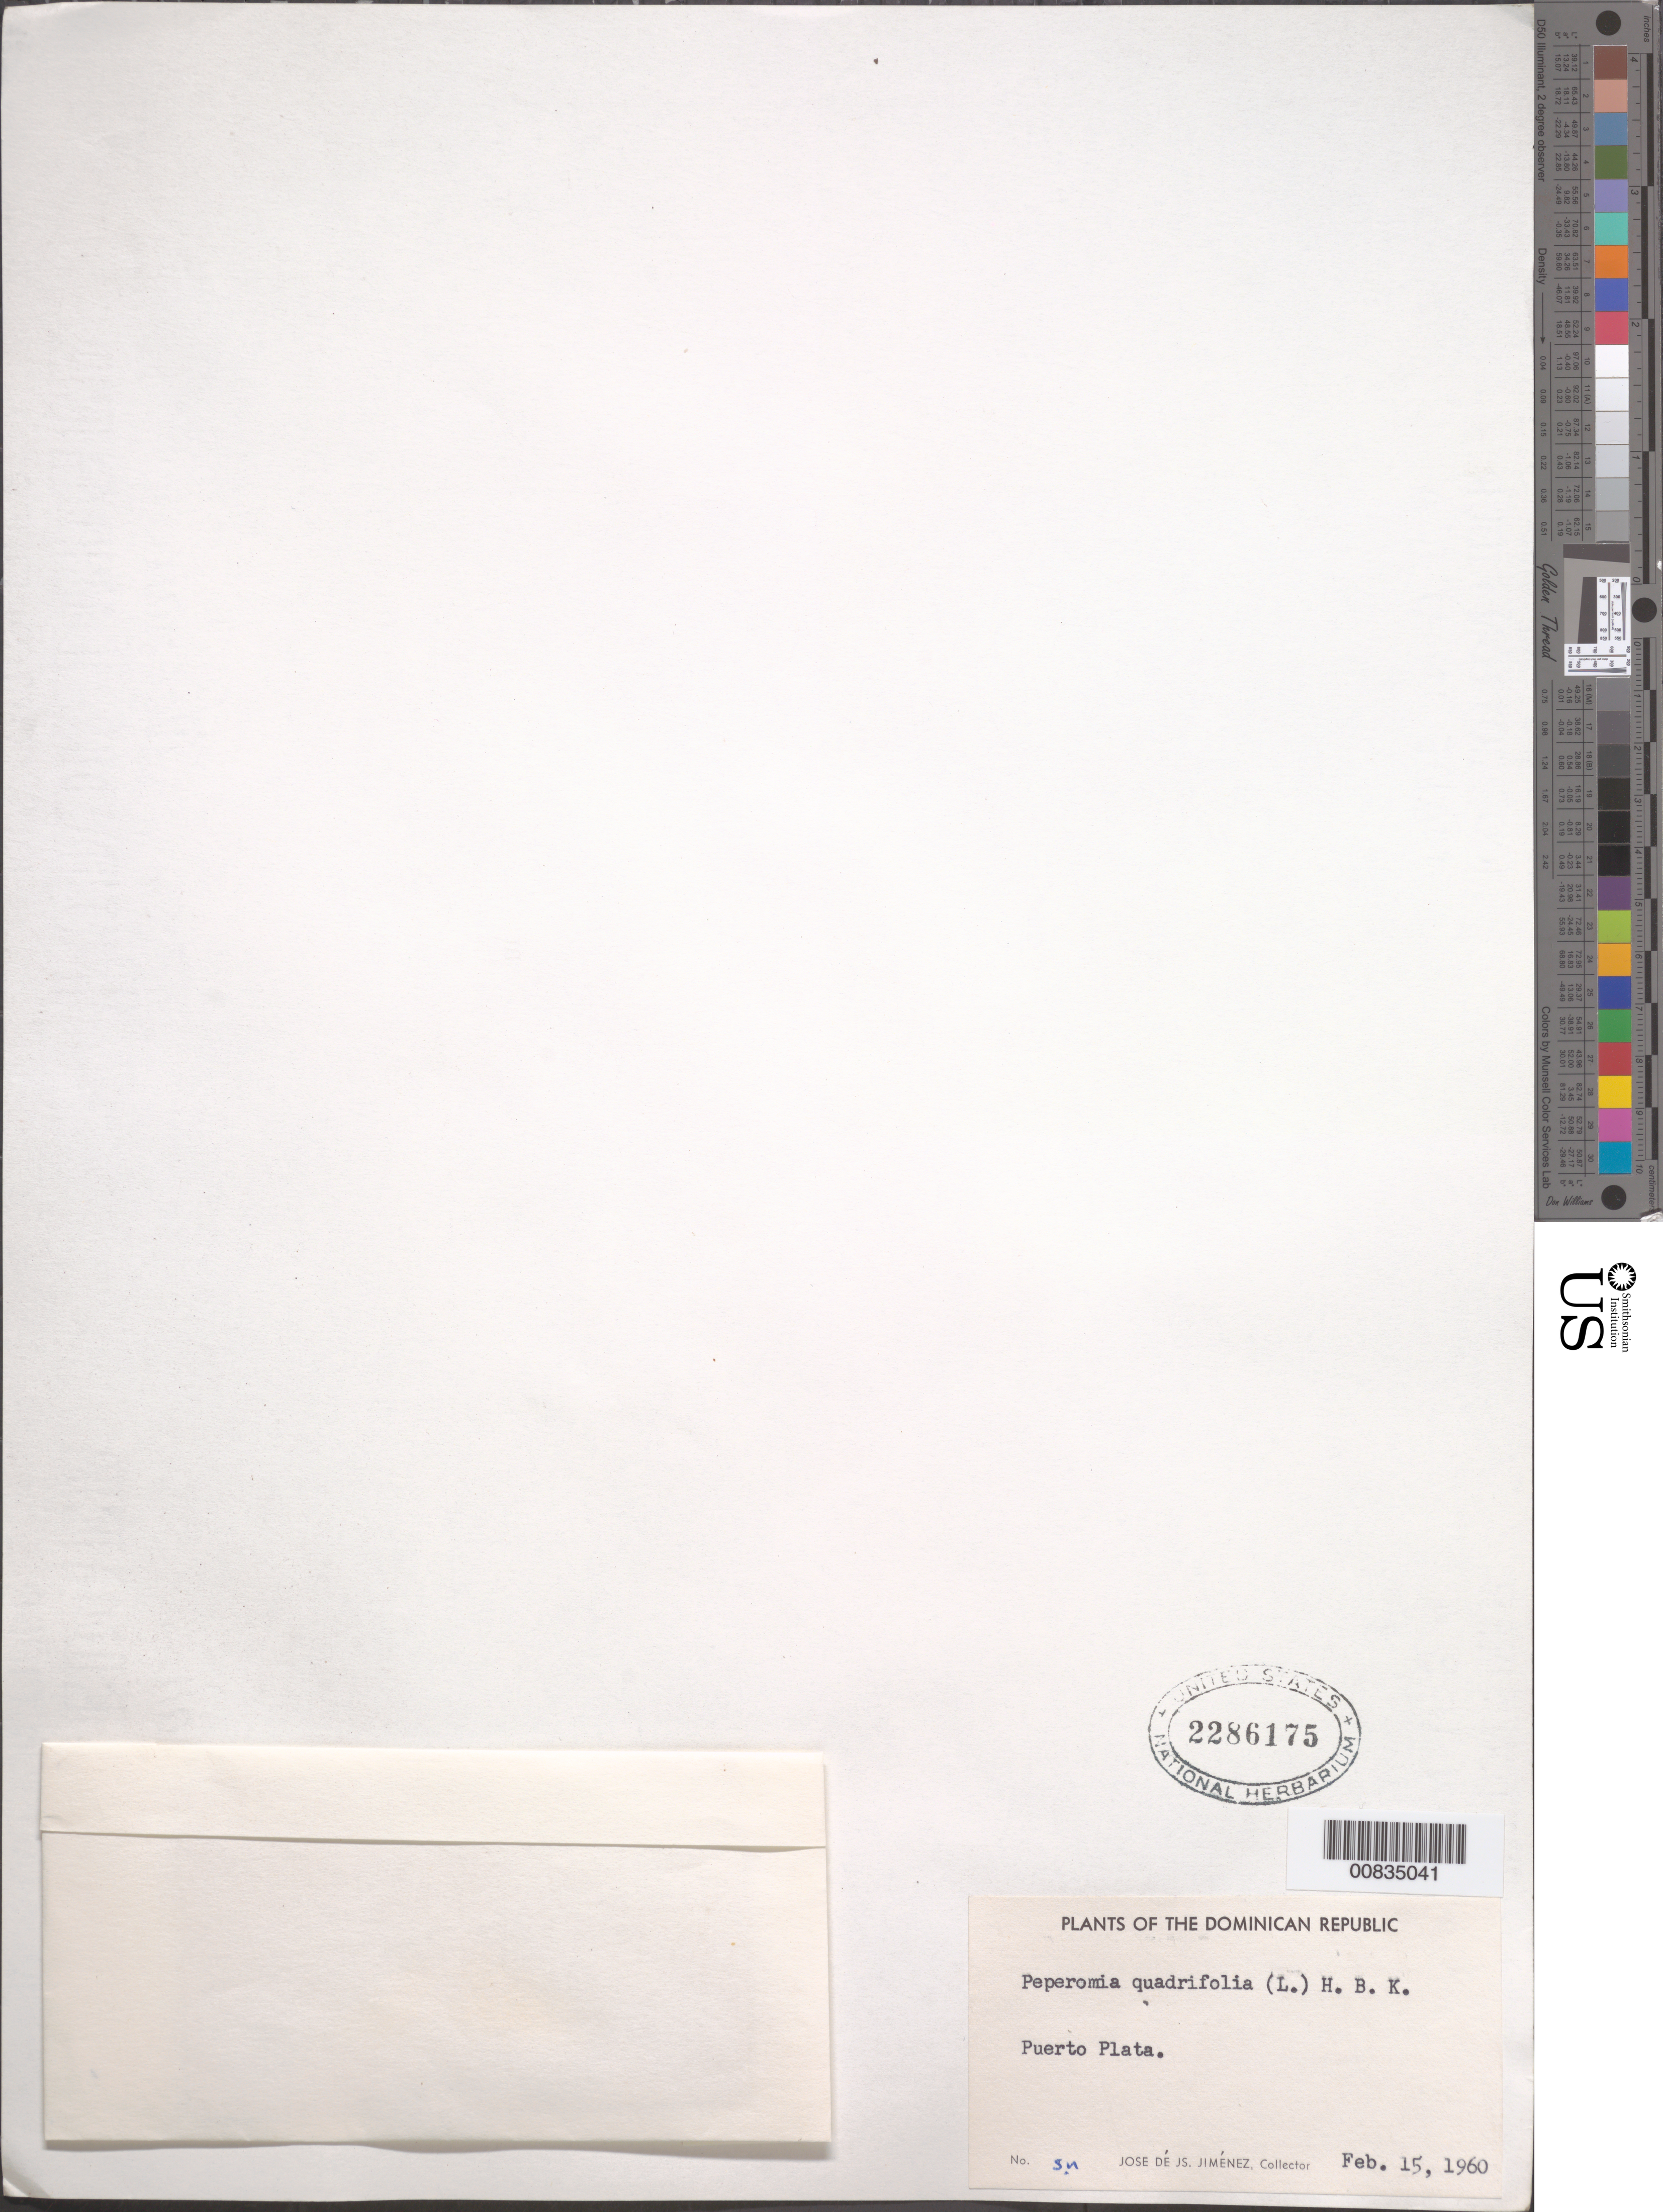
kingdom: Plantae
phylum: Tracheophyta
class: Magnoliopsida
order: Piperales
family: Piperaceae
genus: Peperomia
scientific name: Peperomia quadrifolia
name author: (L.) Kunth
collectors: J. J. Jiménez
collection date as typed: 15 Feb 1960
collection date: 1960-02-15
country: Dominican Republic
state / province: Puerto Plata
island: Hispaniola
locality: Puerto Plata.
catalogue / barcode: US 2286175